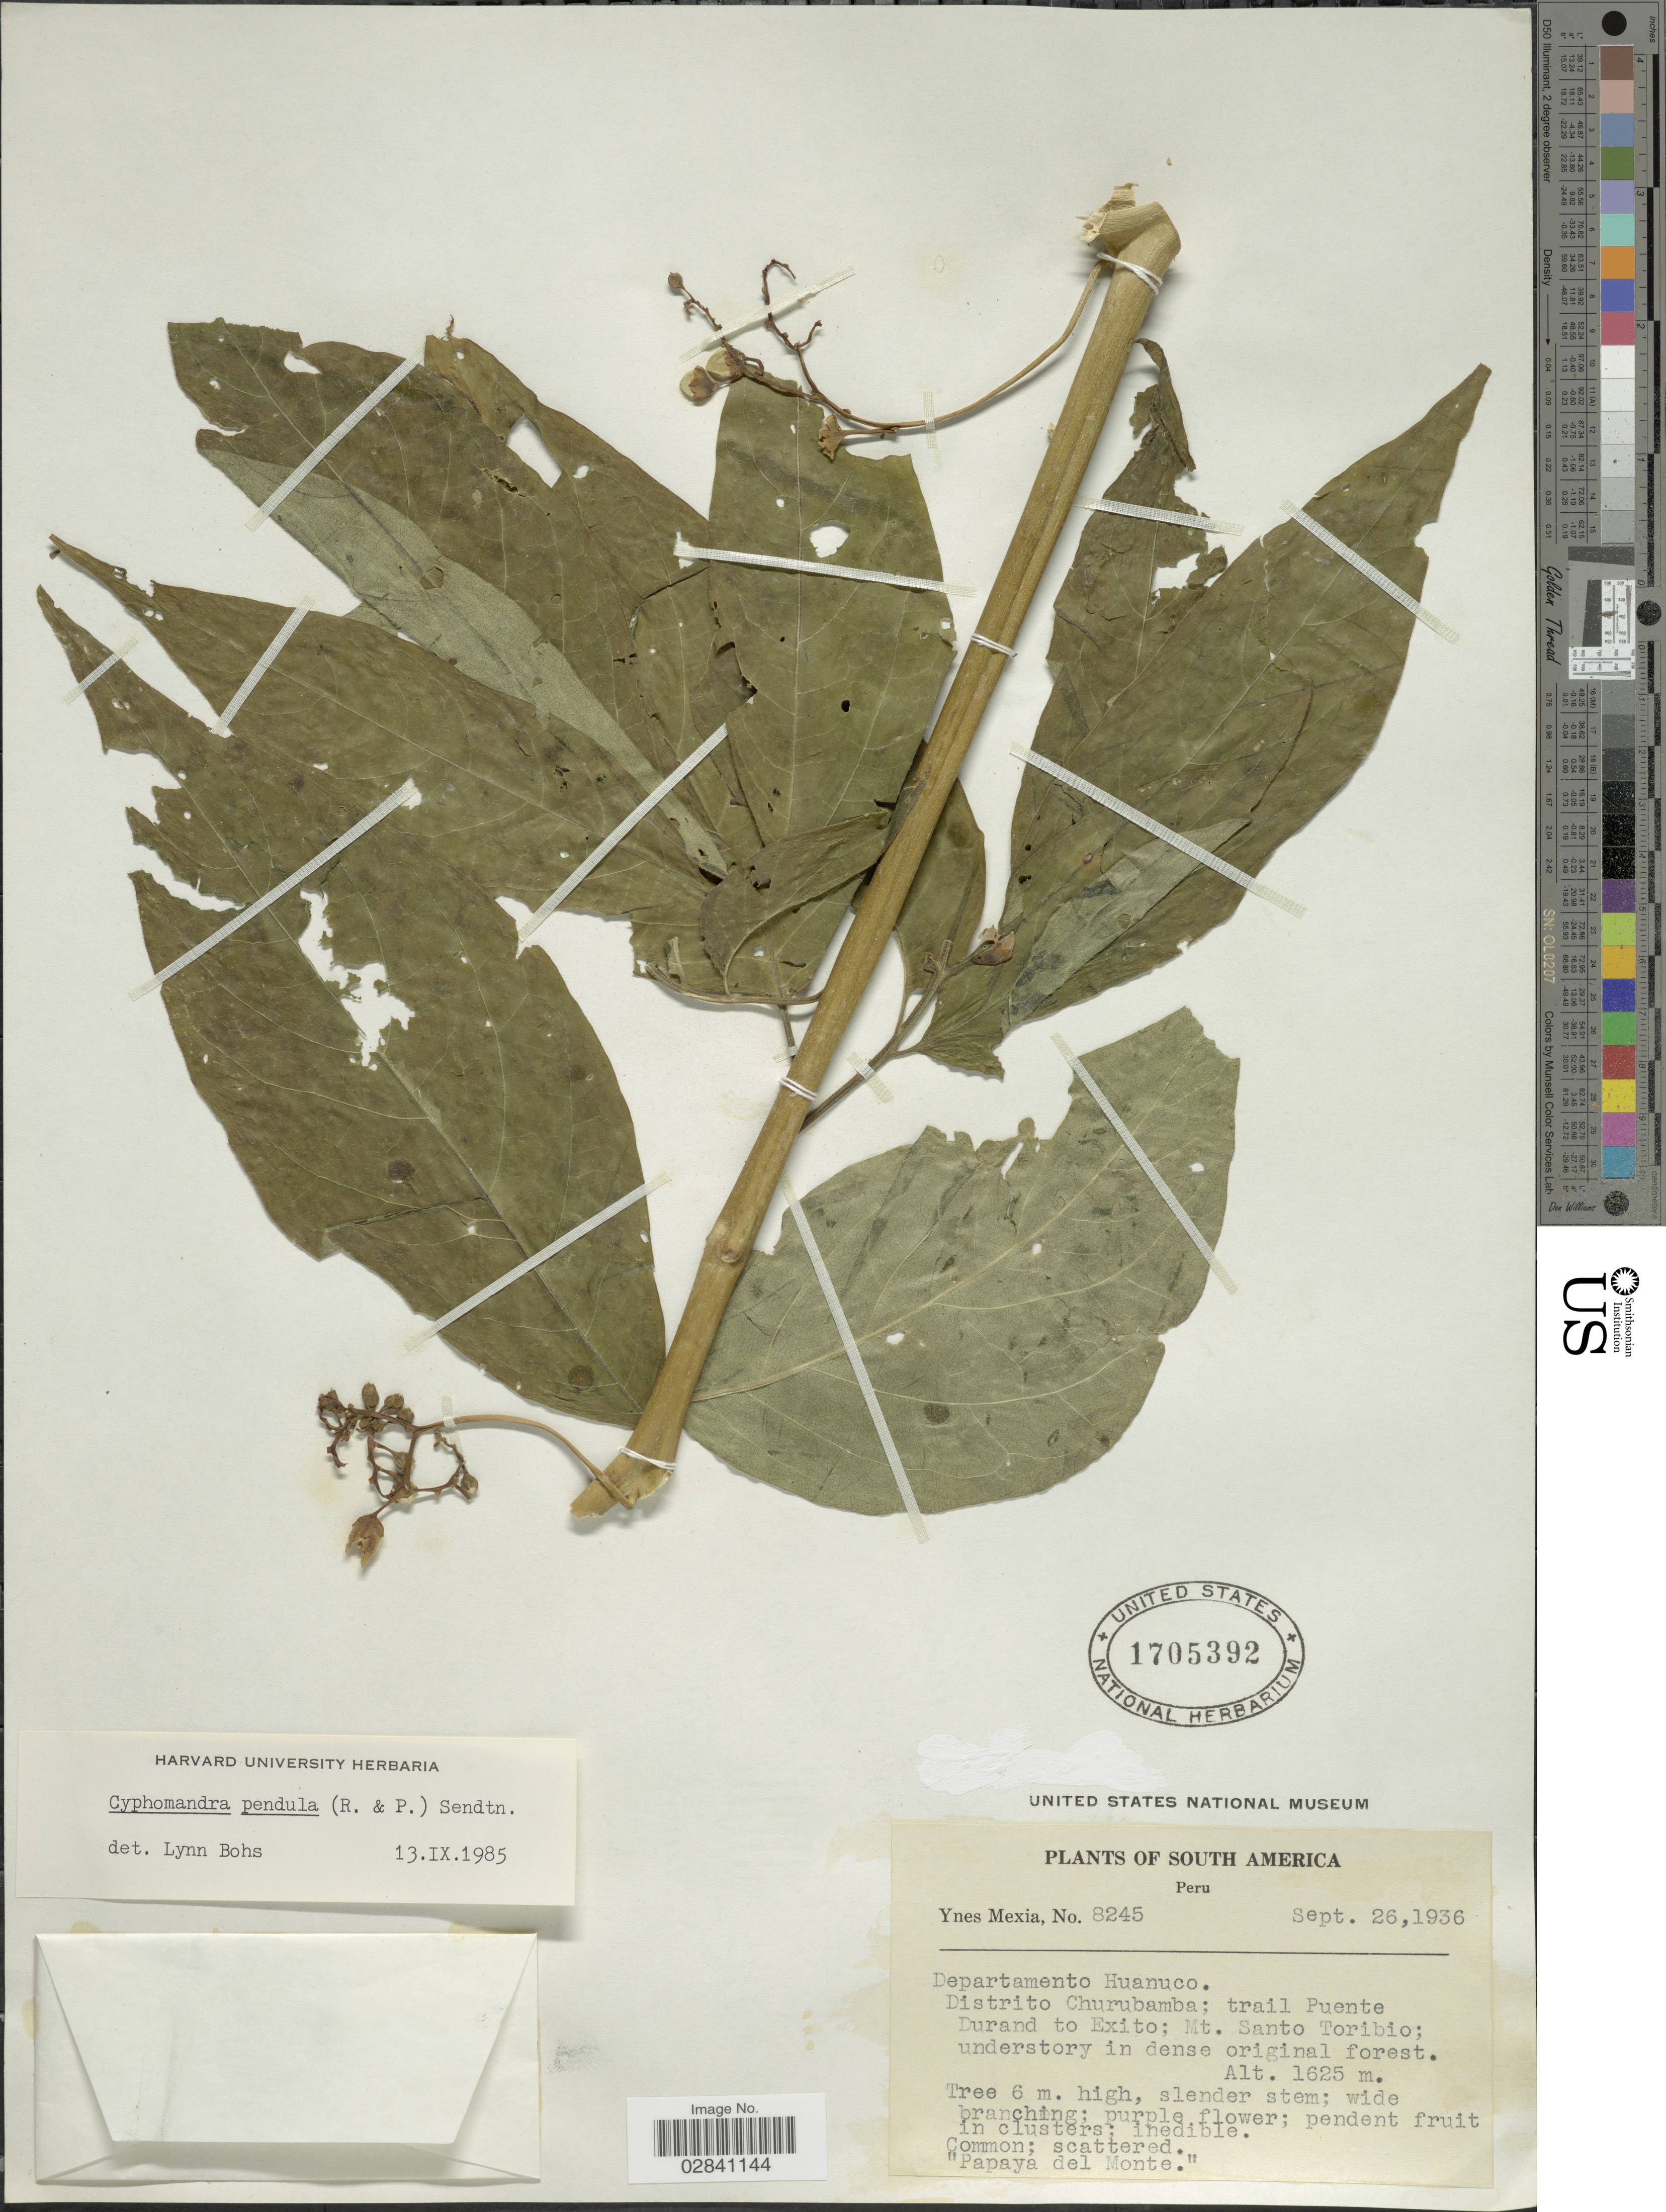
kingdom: Plantae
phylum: Tracheophyta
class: Magnoliopsida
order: Solanales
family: Solanaceae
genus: Cyphomandra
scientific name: Cyphomandra pendula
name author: (Ruiz & Pav.) Sendtn.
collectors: Y. Mexia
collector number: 8245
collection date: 1936-09-26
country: Peru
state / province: Huánuco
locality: Departamento Huanuco: Distrito Churubamba; trail Puente Durand to Exito; Mt. Santo Toribio; understory in dense original forest.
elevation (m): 1625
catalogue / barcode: US 1705392